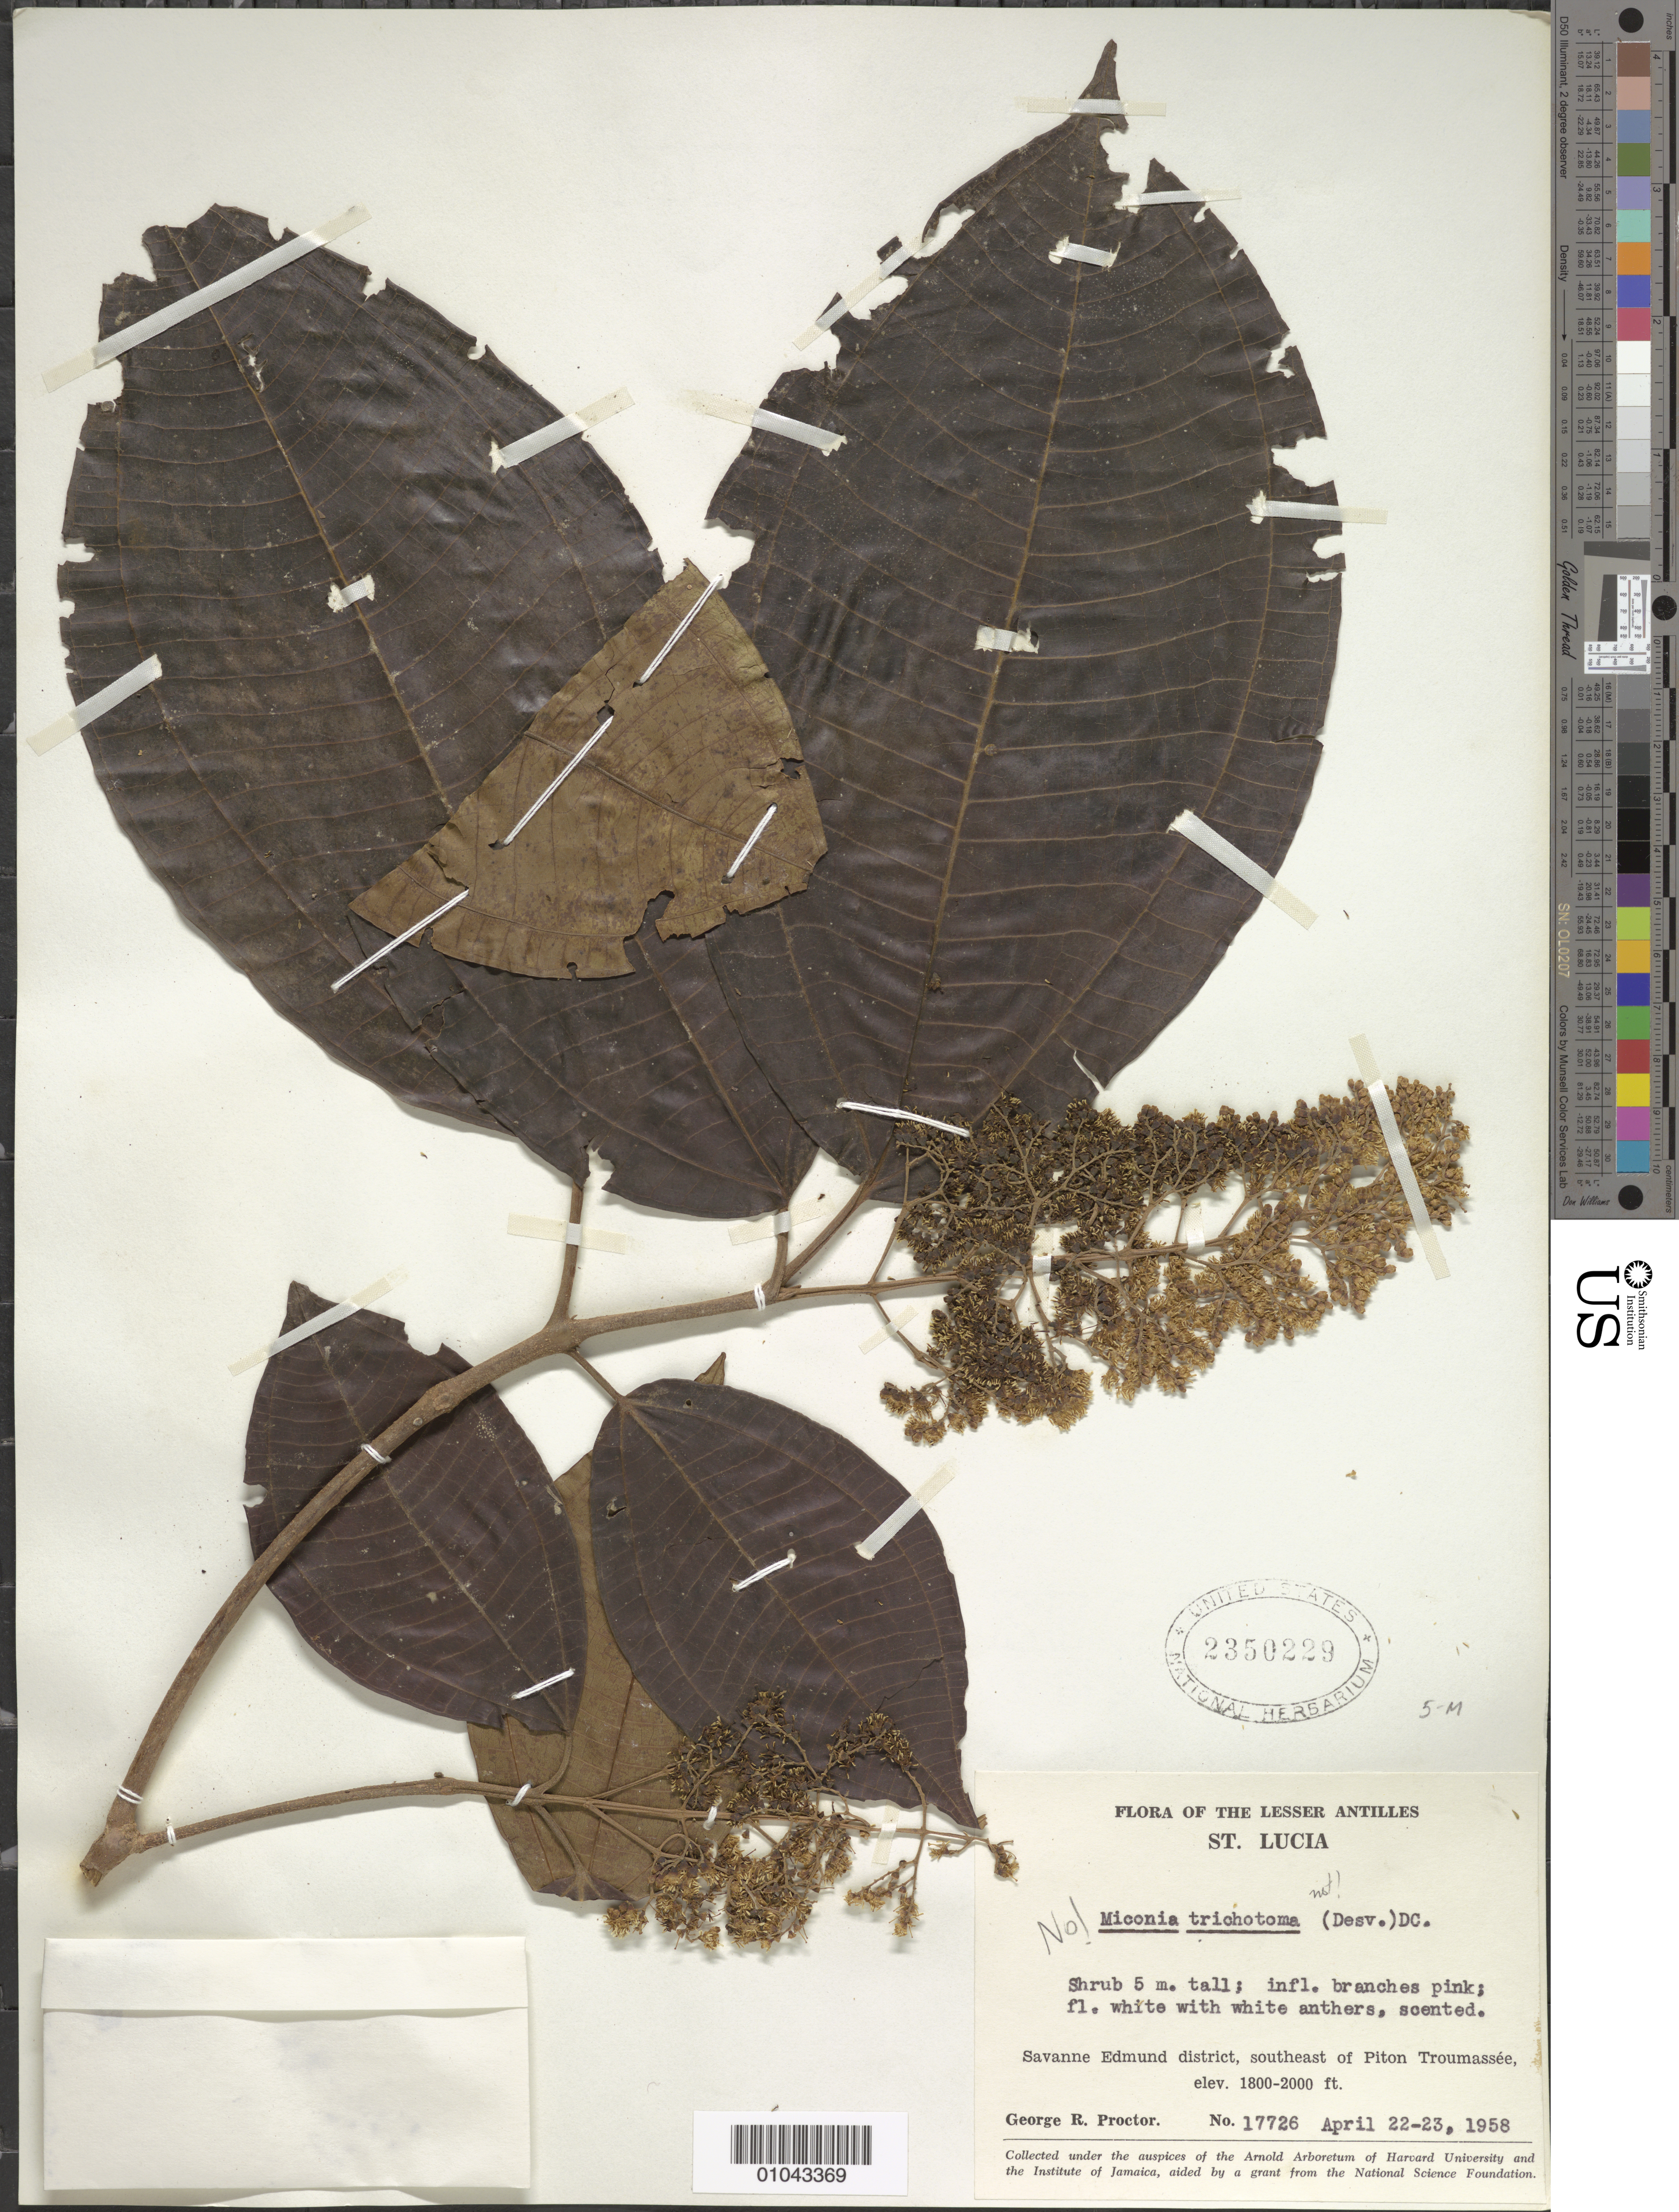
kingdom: Plantae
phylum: Tracheophyta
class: Magnoliopsida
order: Myrtales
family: Melastomataceae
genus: Miconia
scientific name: Miconia trichotoma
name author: (Desr.) DC.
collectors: G. R. Proctor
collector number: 17726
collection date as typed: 22 Apr 1958 to 23 Apr 1958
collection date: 1958-04-22/1958-04-23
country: St. Lucia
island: St. Lucia I.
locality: Savanne Edmund District, SE of Piton Troumassée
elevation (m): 549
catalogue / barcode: US 2350229